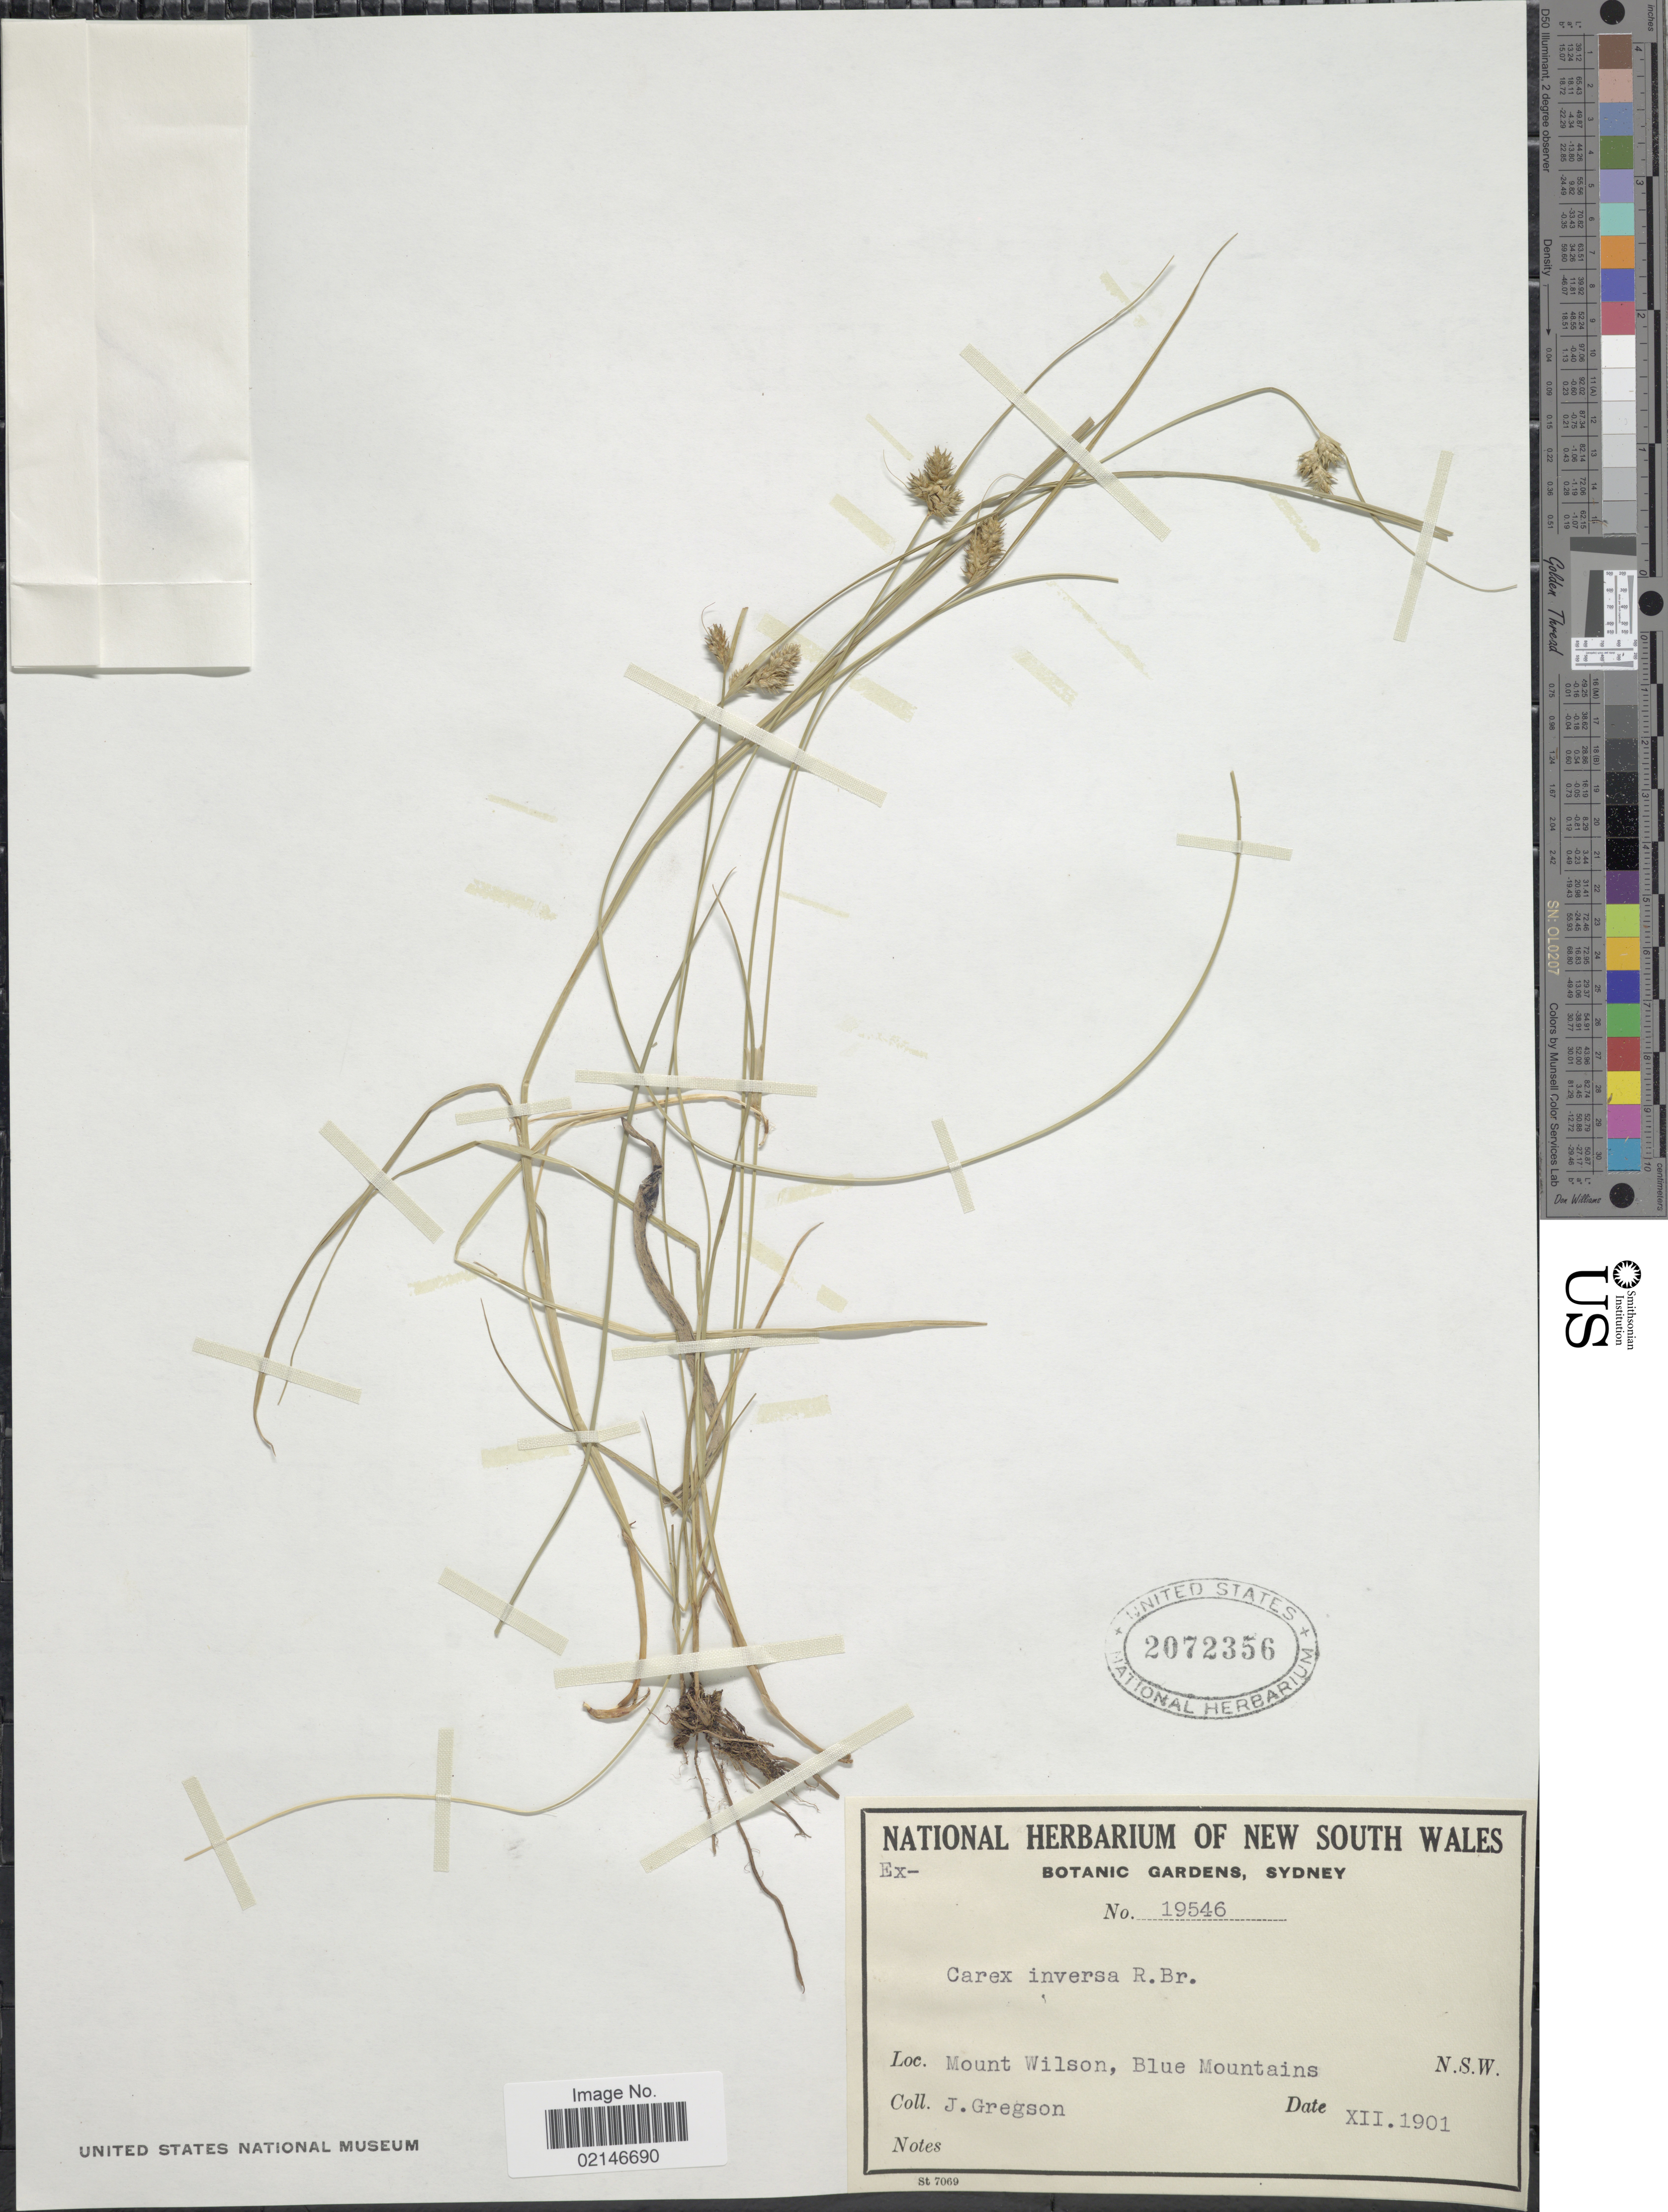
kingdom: Plantae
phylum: Tracheophyta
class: Liliopsida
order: Poales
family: Cyperaceae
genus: Carex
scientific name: Carex inversa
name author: R. Br.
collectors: J. Gregson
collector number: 19546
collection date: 1901-12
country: Australia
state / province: New South Wales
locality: Mount Wilson, Blue Mountains, N.S.W.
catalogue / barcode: US 2072356